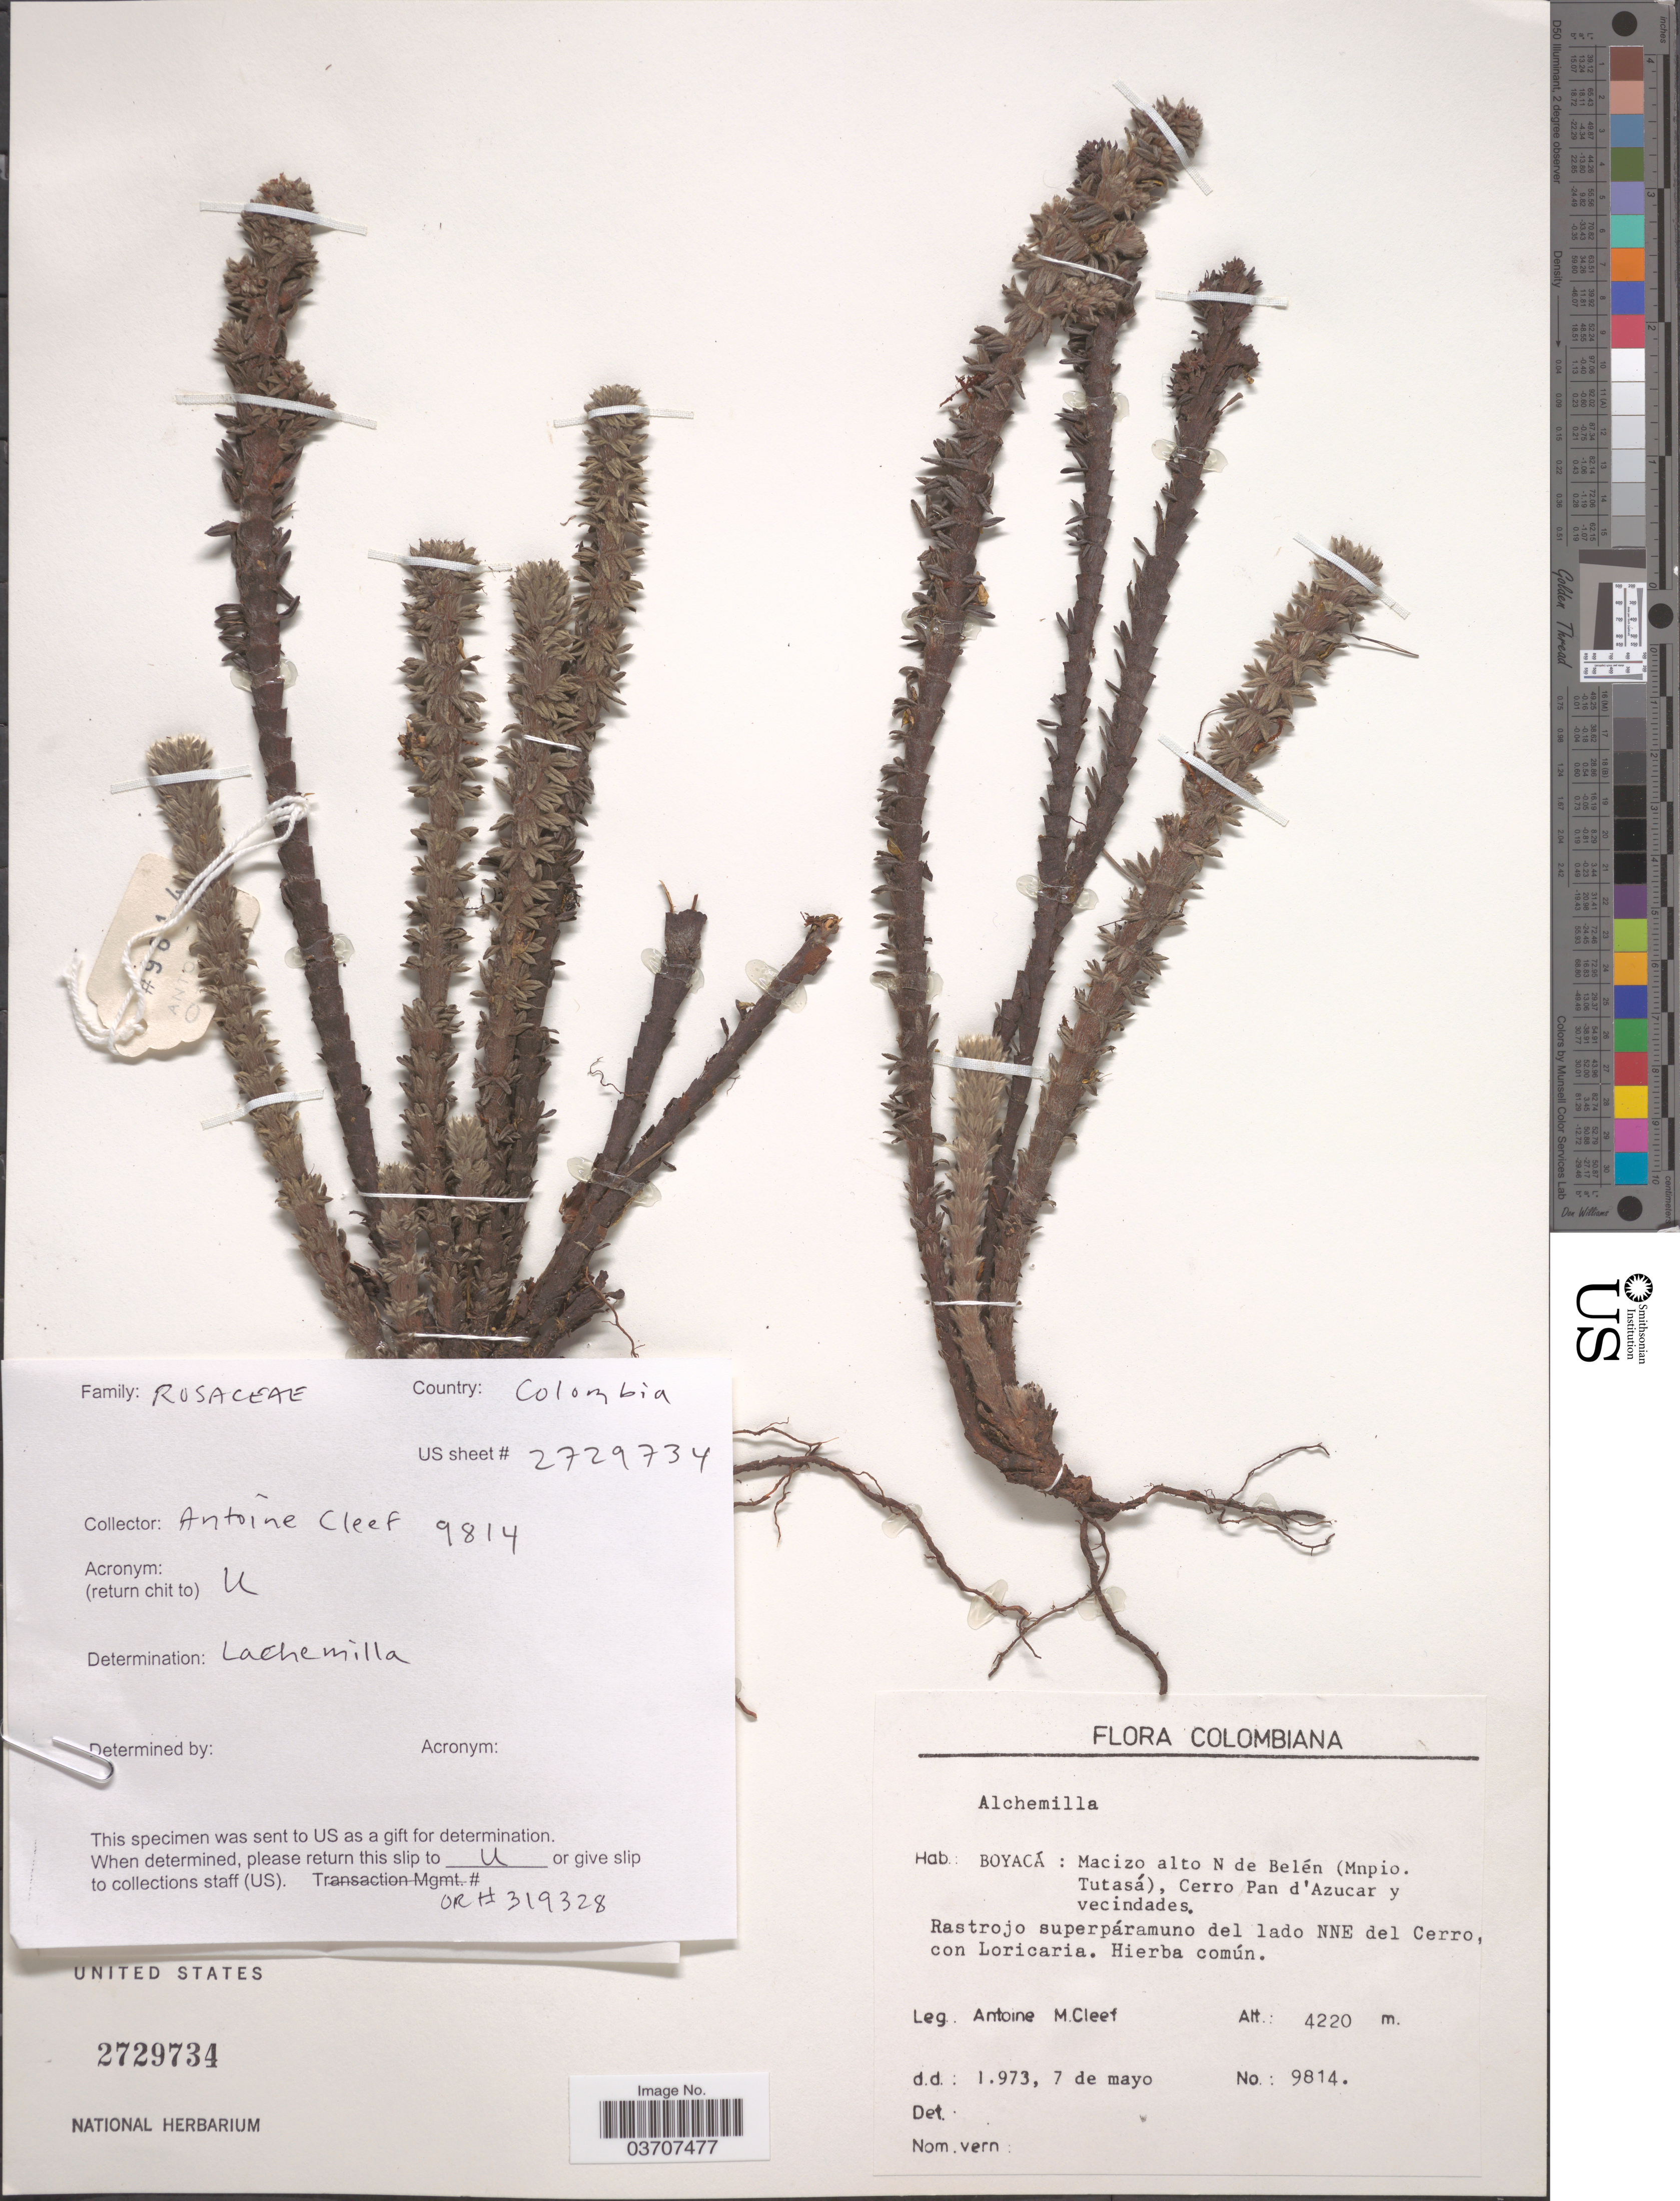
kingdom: Plantae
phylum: Tracheophyta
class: Magnoliopsida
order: Rosales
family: Rosaceae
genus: Alchemilla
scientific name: Alchemilla nivalis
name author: Kunth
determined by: Dorr, L. J., (BOT), Smithsonian Institution - National Museum of Natural History (UNITED STATES)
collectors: A. M. Cleef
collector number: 9814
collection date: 1973-05-07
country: Colombia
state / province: Boyacá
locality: Macizo alto N de Belén (Mnpio. Tutasá), Cerro Pan d'Azucar y vecindades. Rastrojo superpáramuno del lado NNE del Cerro.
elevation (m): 4220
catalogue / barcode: US 2729734